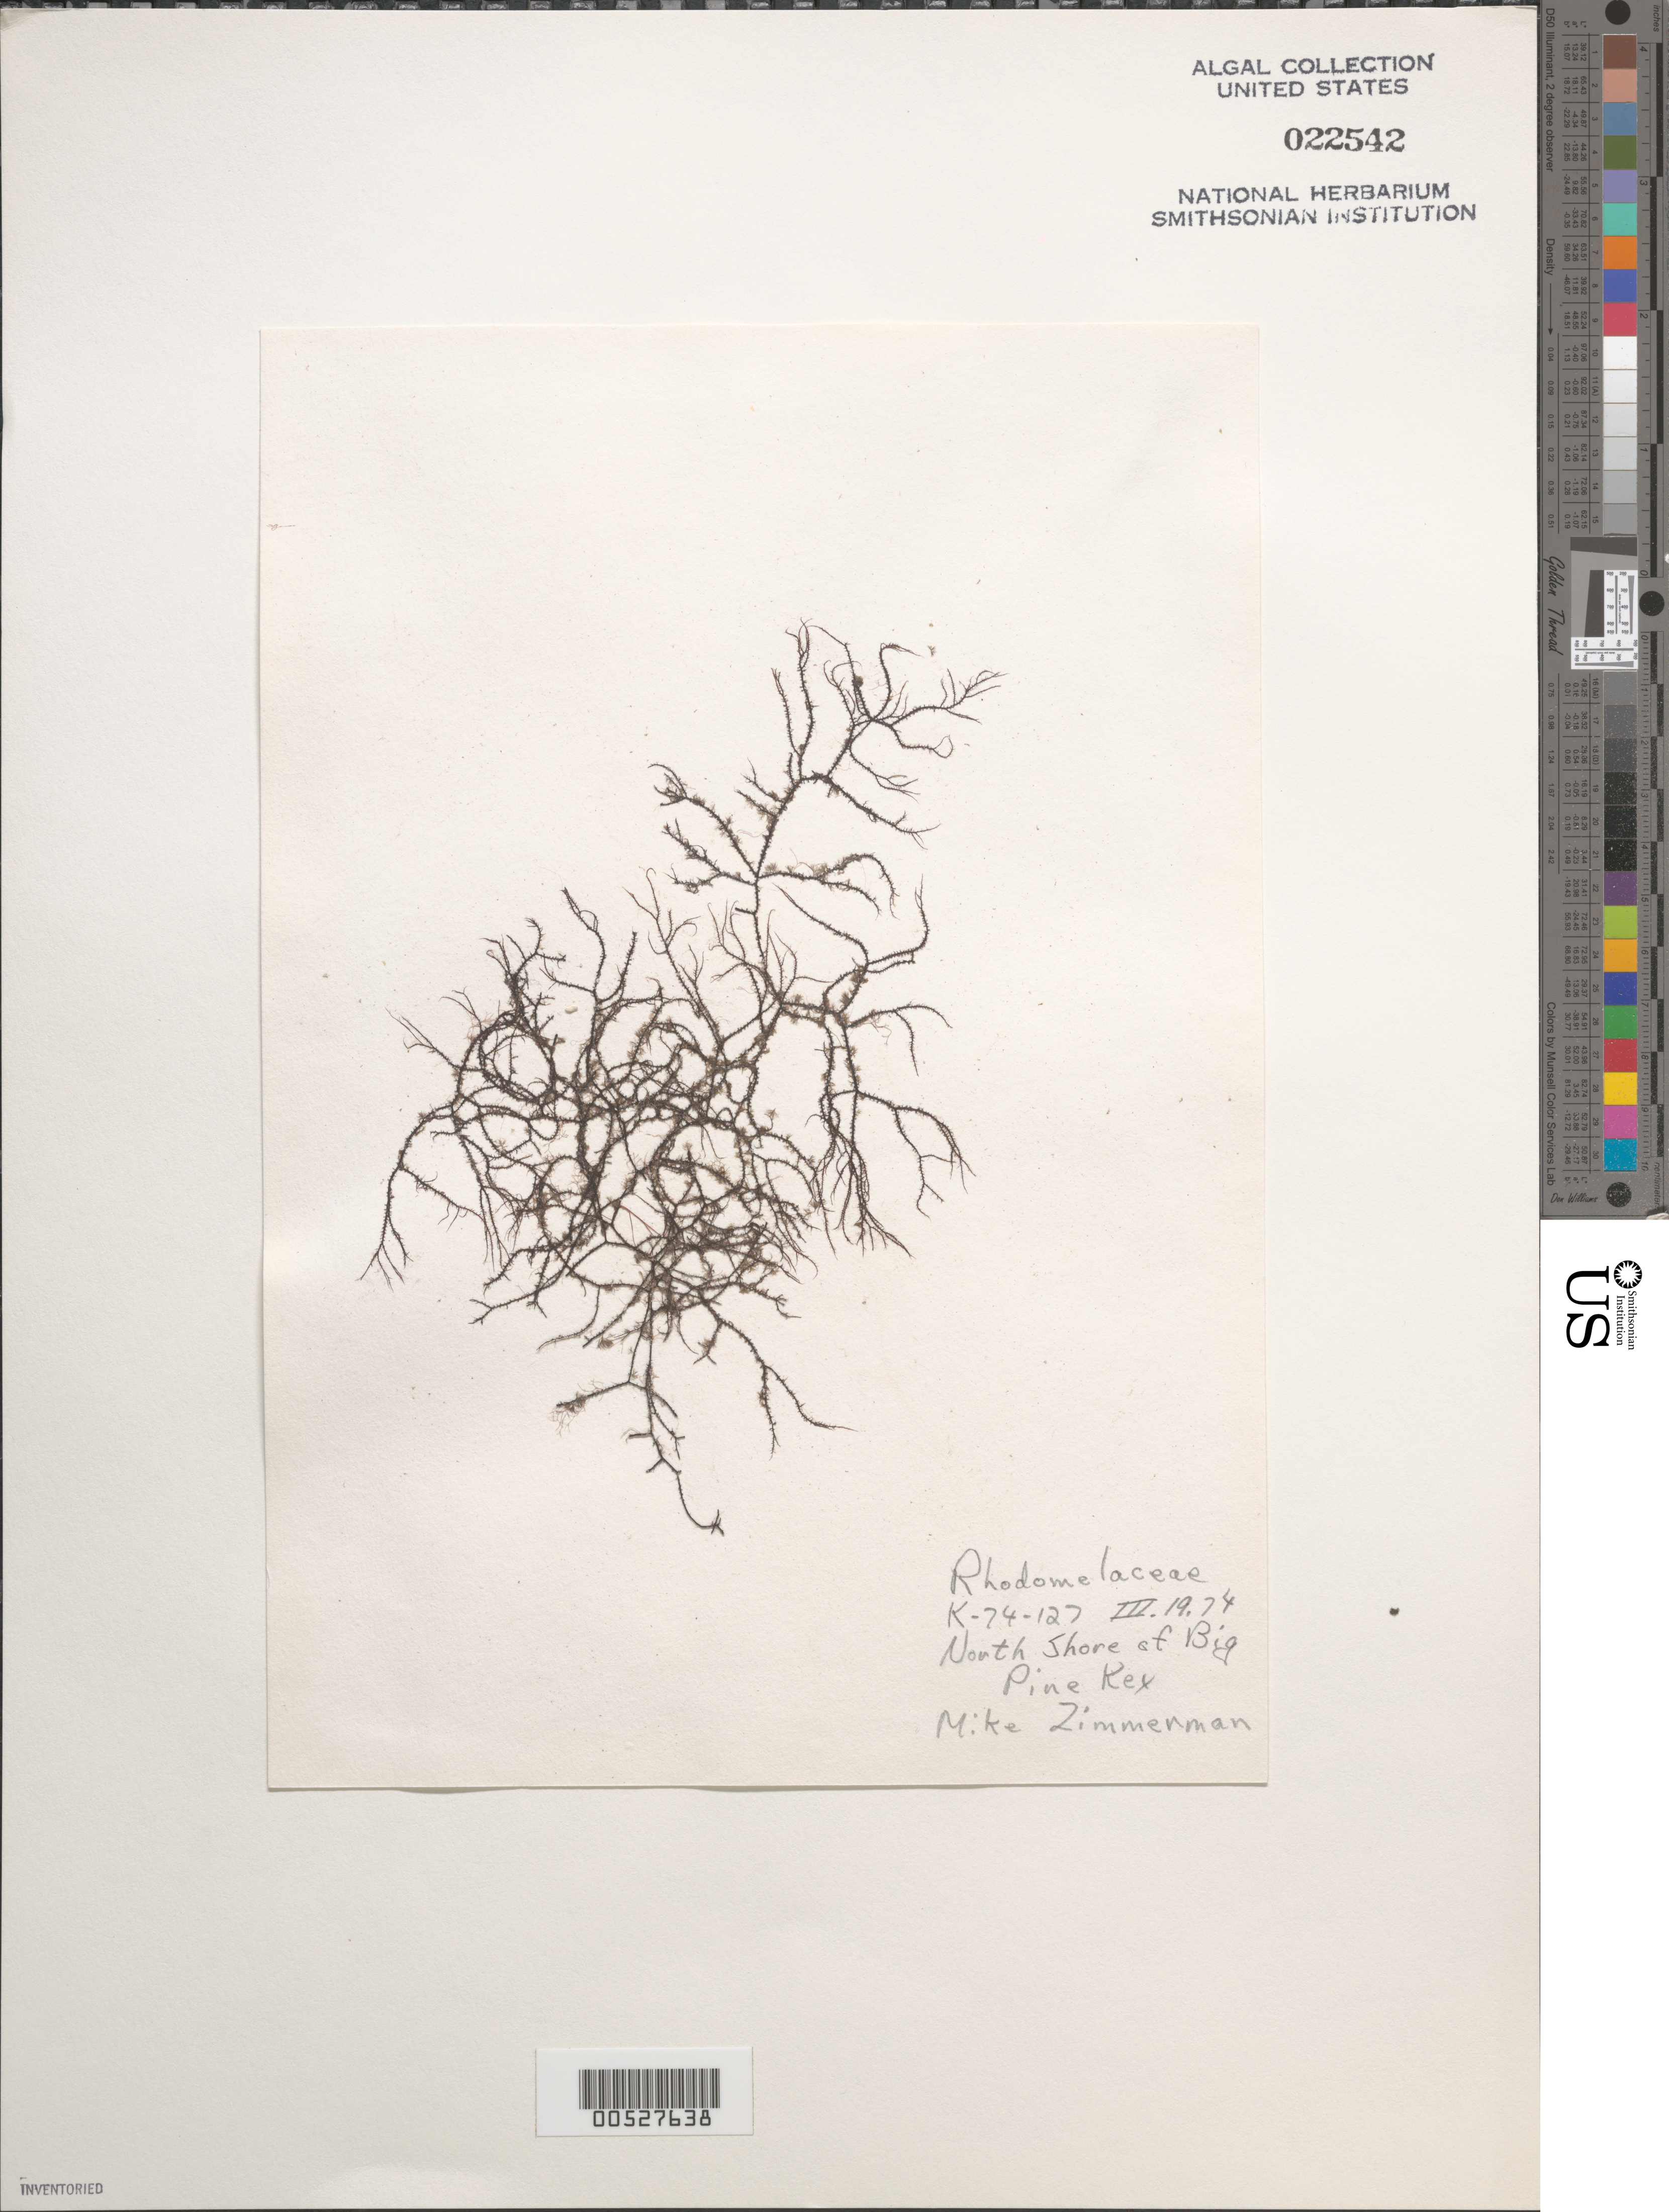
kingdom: Plantae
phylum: Rhodophyta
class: Florideophyceae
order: Ceramiales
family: Rhodomelaceae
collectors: M. Zimmerman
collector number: K-74-127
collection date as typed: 19 Mar 1974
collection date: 1974-03-19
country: United States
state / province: Florida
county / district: Monroe County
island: Big Pine Key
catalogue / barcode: US 22542